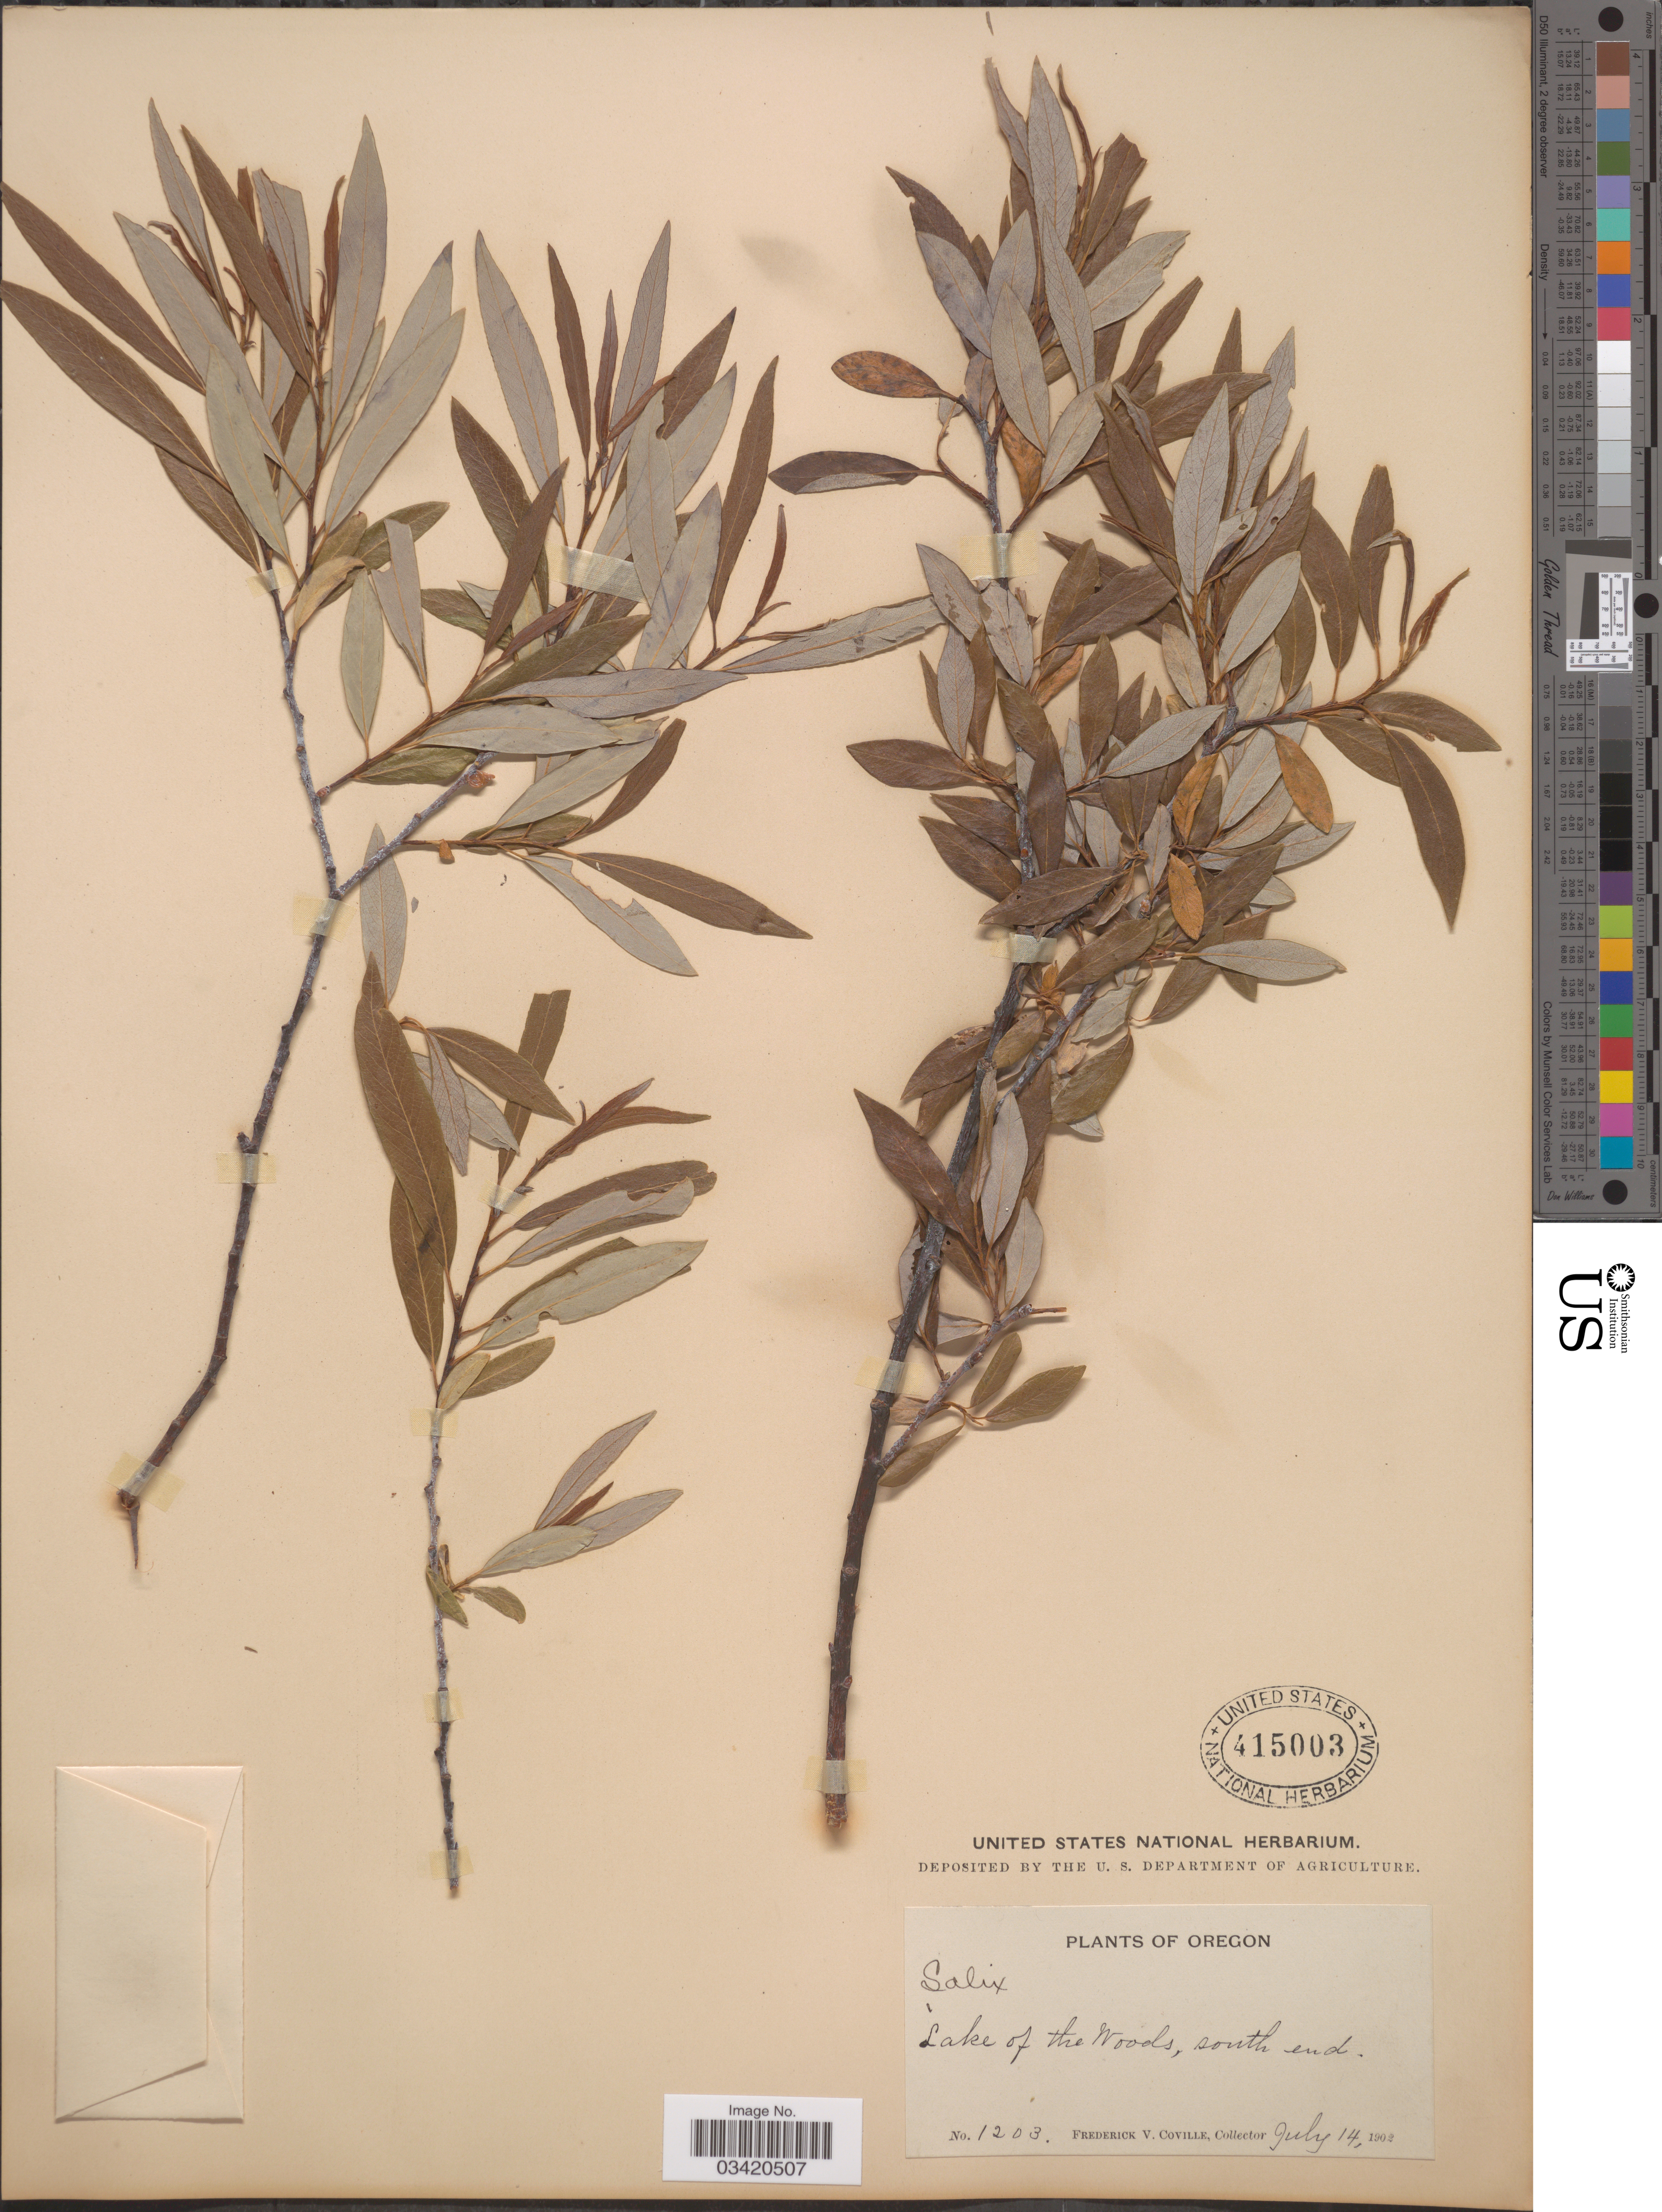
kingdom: Plantae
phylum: Tracheophyta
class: Magnoliopsida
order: Malpighiales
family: Salicaceae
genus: Salix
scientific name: Salix geyeriana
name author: Andersson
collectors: F. V. Coville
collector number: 1203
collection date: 1902-07-14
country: United States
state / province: Oregon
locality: Lake of the Woods, south end.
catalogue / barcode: US 415003